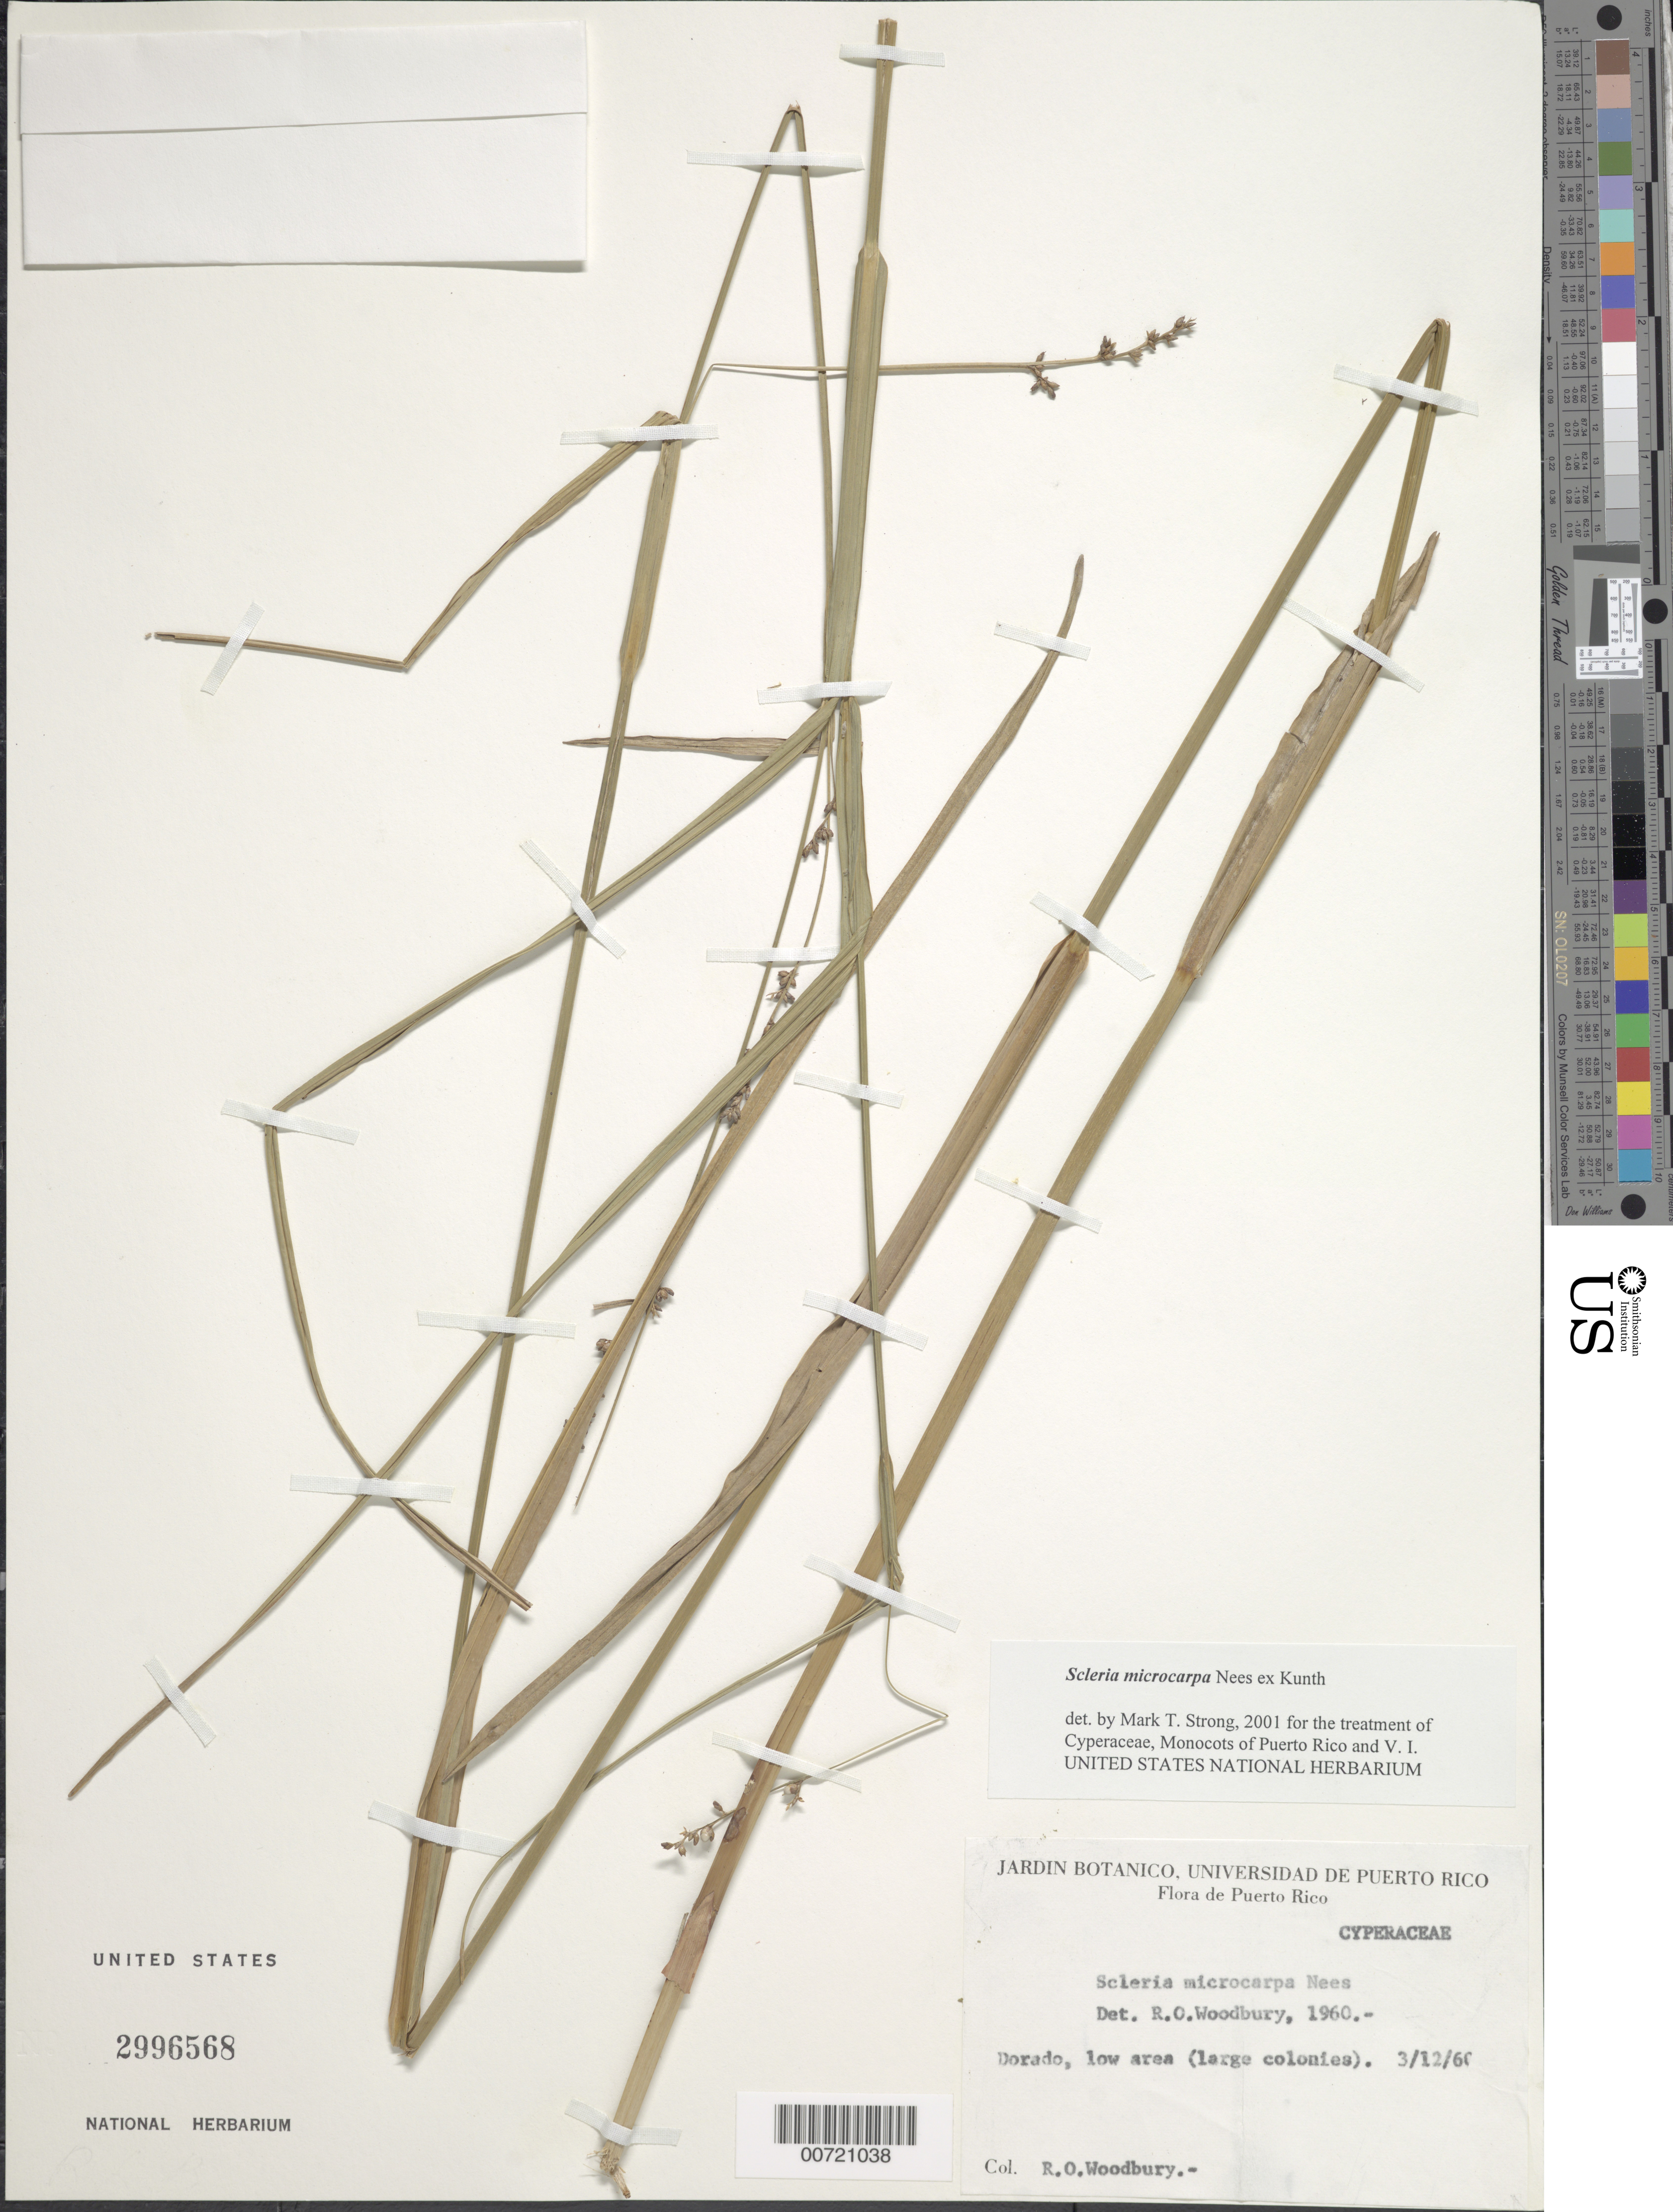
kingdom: Plantae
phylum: Tracheophyta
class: Liliopsida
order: Poales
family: Cyperaceae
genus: Scleria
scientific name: Scleria microcarpa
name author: Nees ex Kunth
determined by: Strong, M. T., (US), Smithsonian Institution - National Museum of Natural History (UNITED STATES)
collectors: R. O. Woodbury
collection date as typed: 12 Mar 1960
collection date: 1960-03-12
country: Puerto Rico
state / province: Dorado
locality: Dorado.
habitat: Low area.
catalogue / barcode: US 2996568